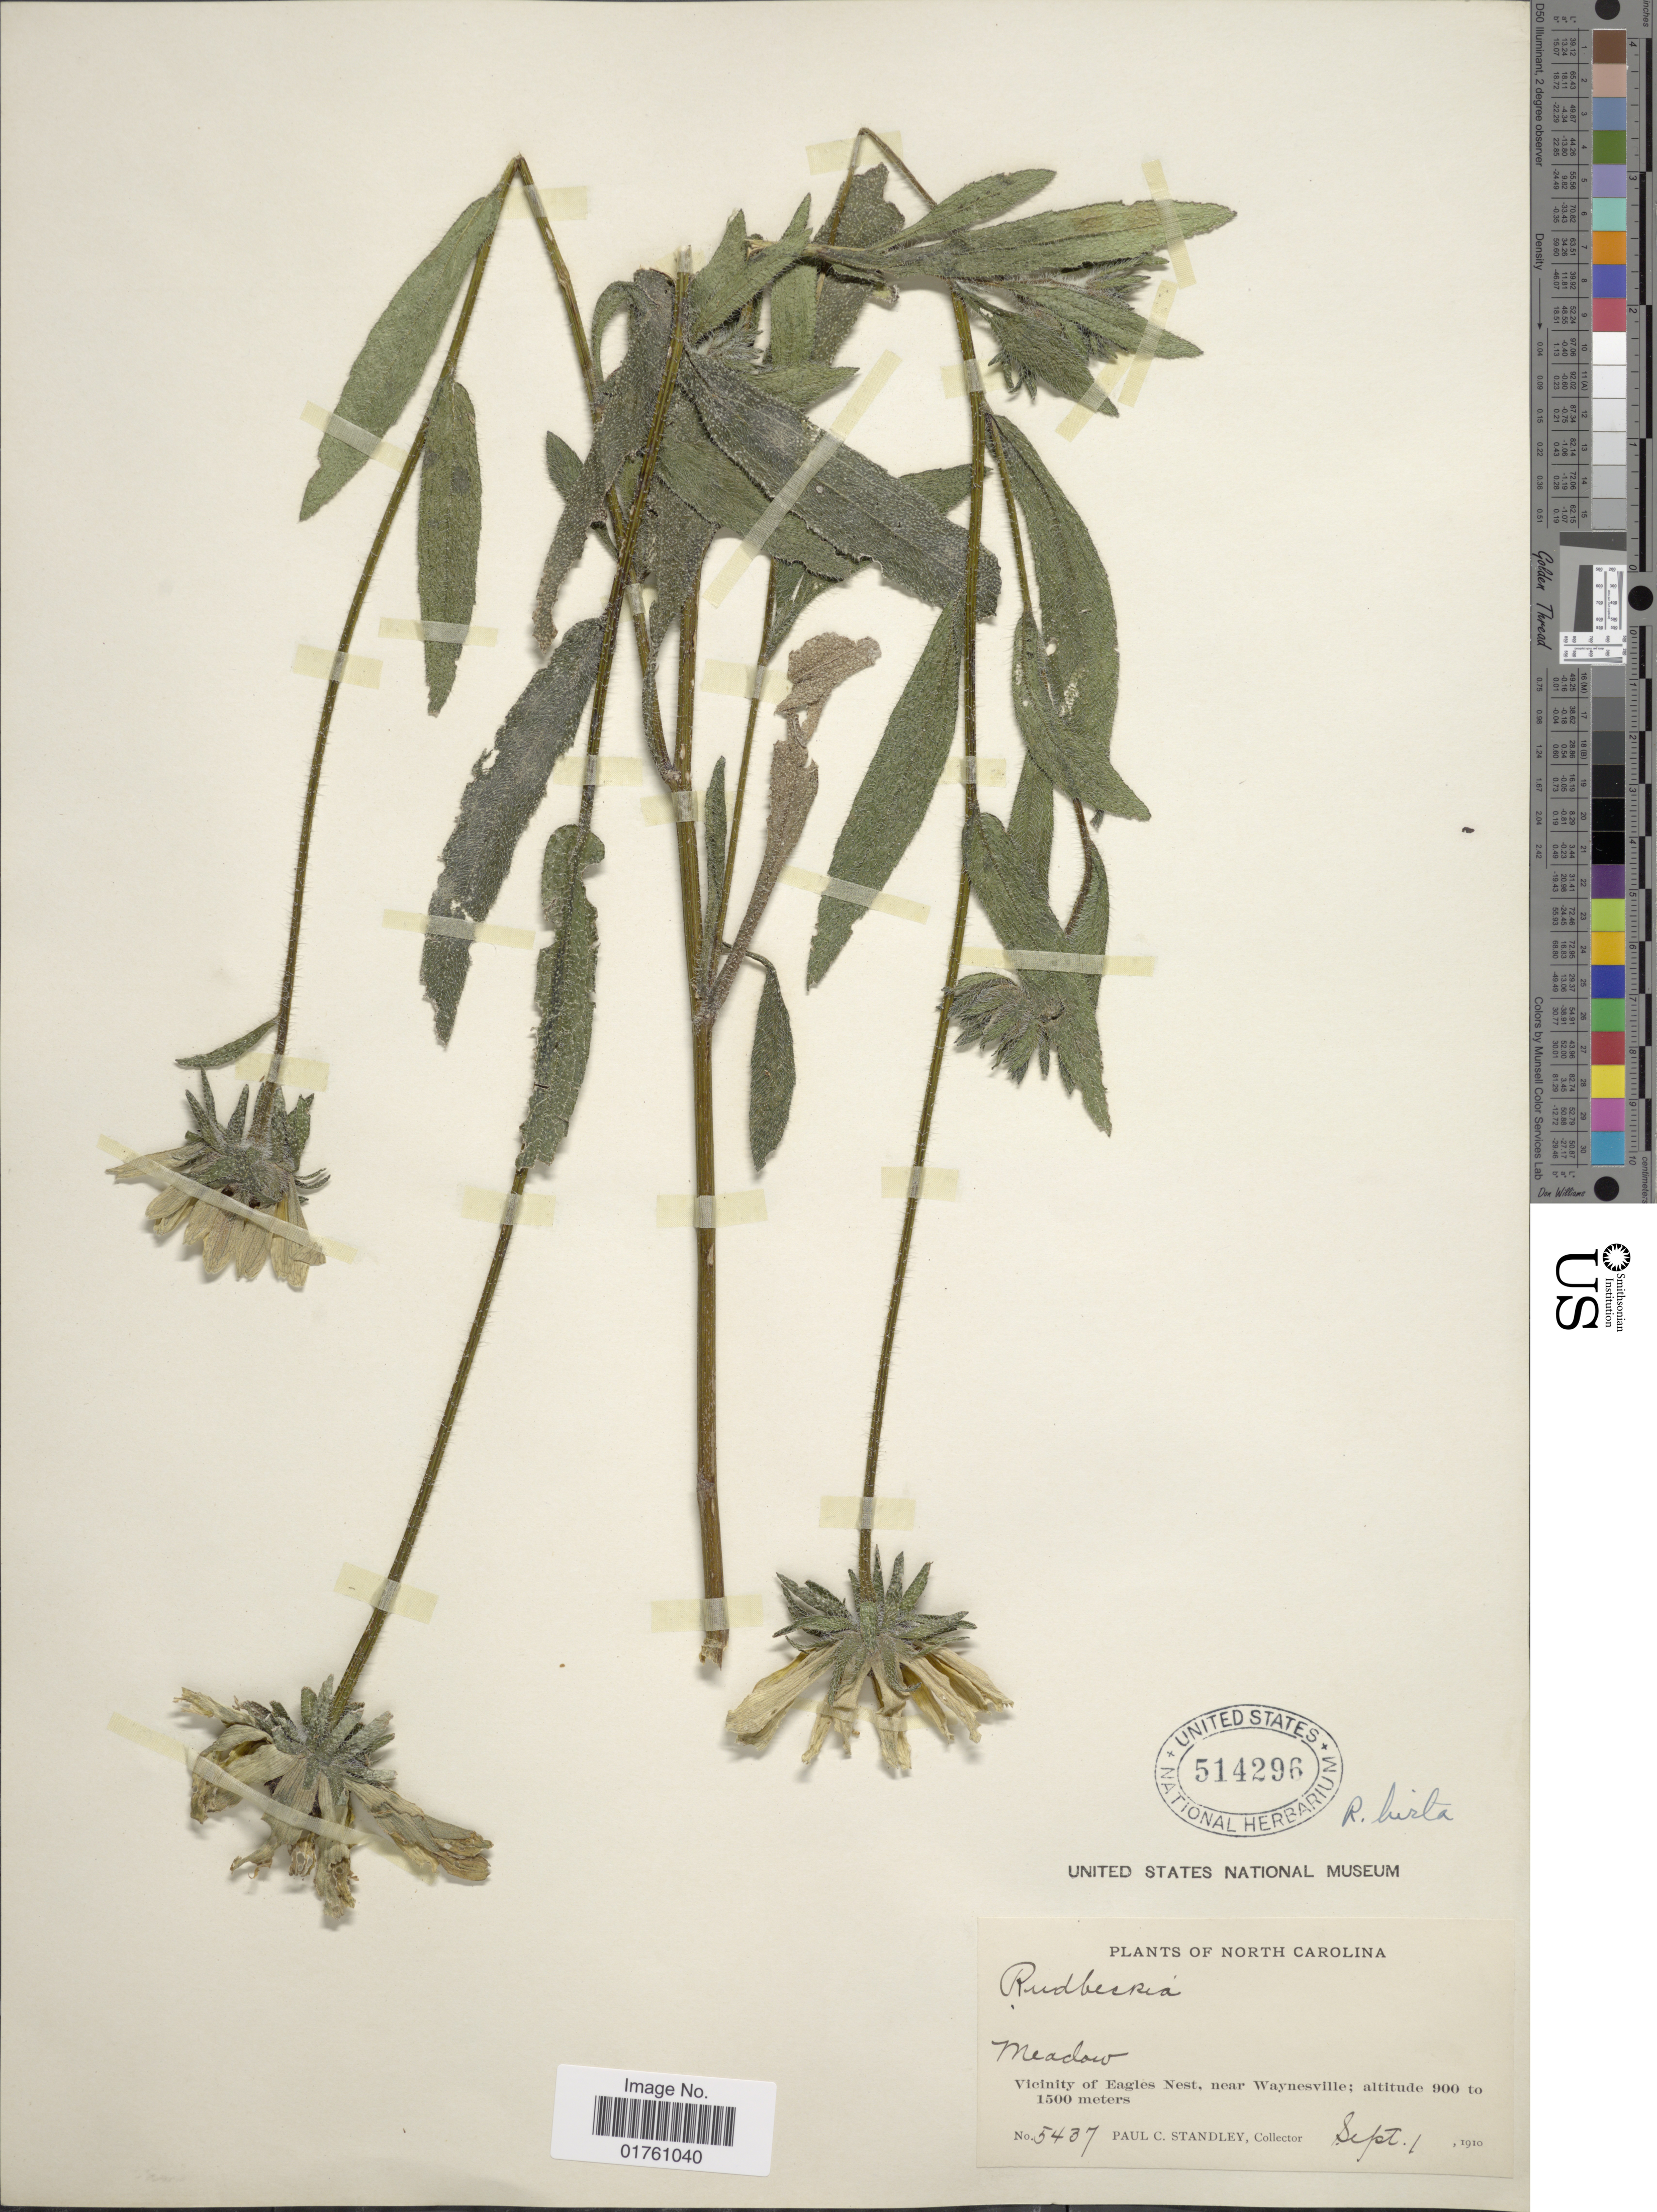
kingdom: Plantae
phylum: Tracheophyta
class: Magnoliopsida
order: Asterales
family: Asteraceae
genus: Rudbeckia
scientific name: Rudbeckia hirta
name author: L.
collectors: P. C. Standley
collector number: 5437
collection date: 1910-09-01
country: United States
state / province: North Carolina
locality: Meadow, Vicinity of Eagles Nest, near Waynesville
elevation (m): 900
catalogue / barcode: US 514296